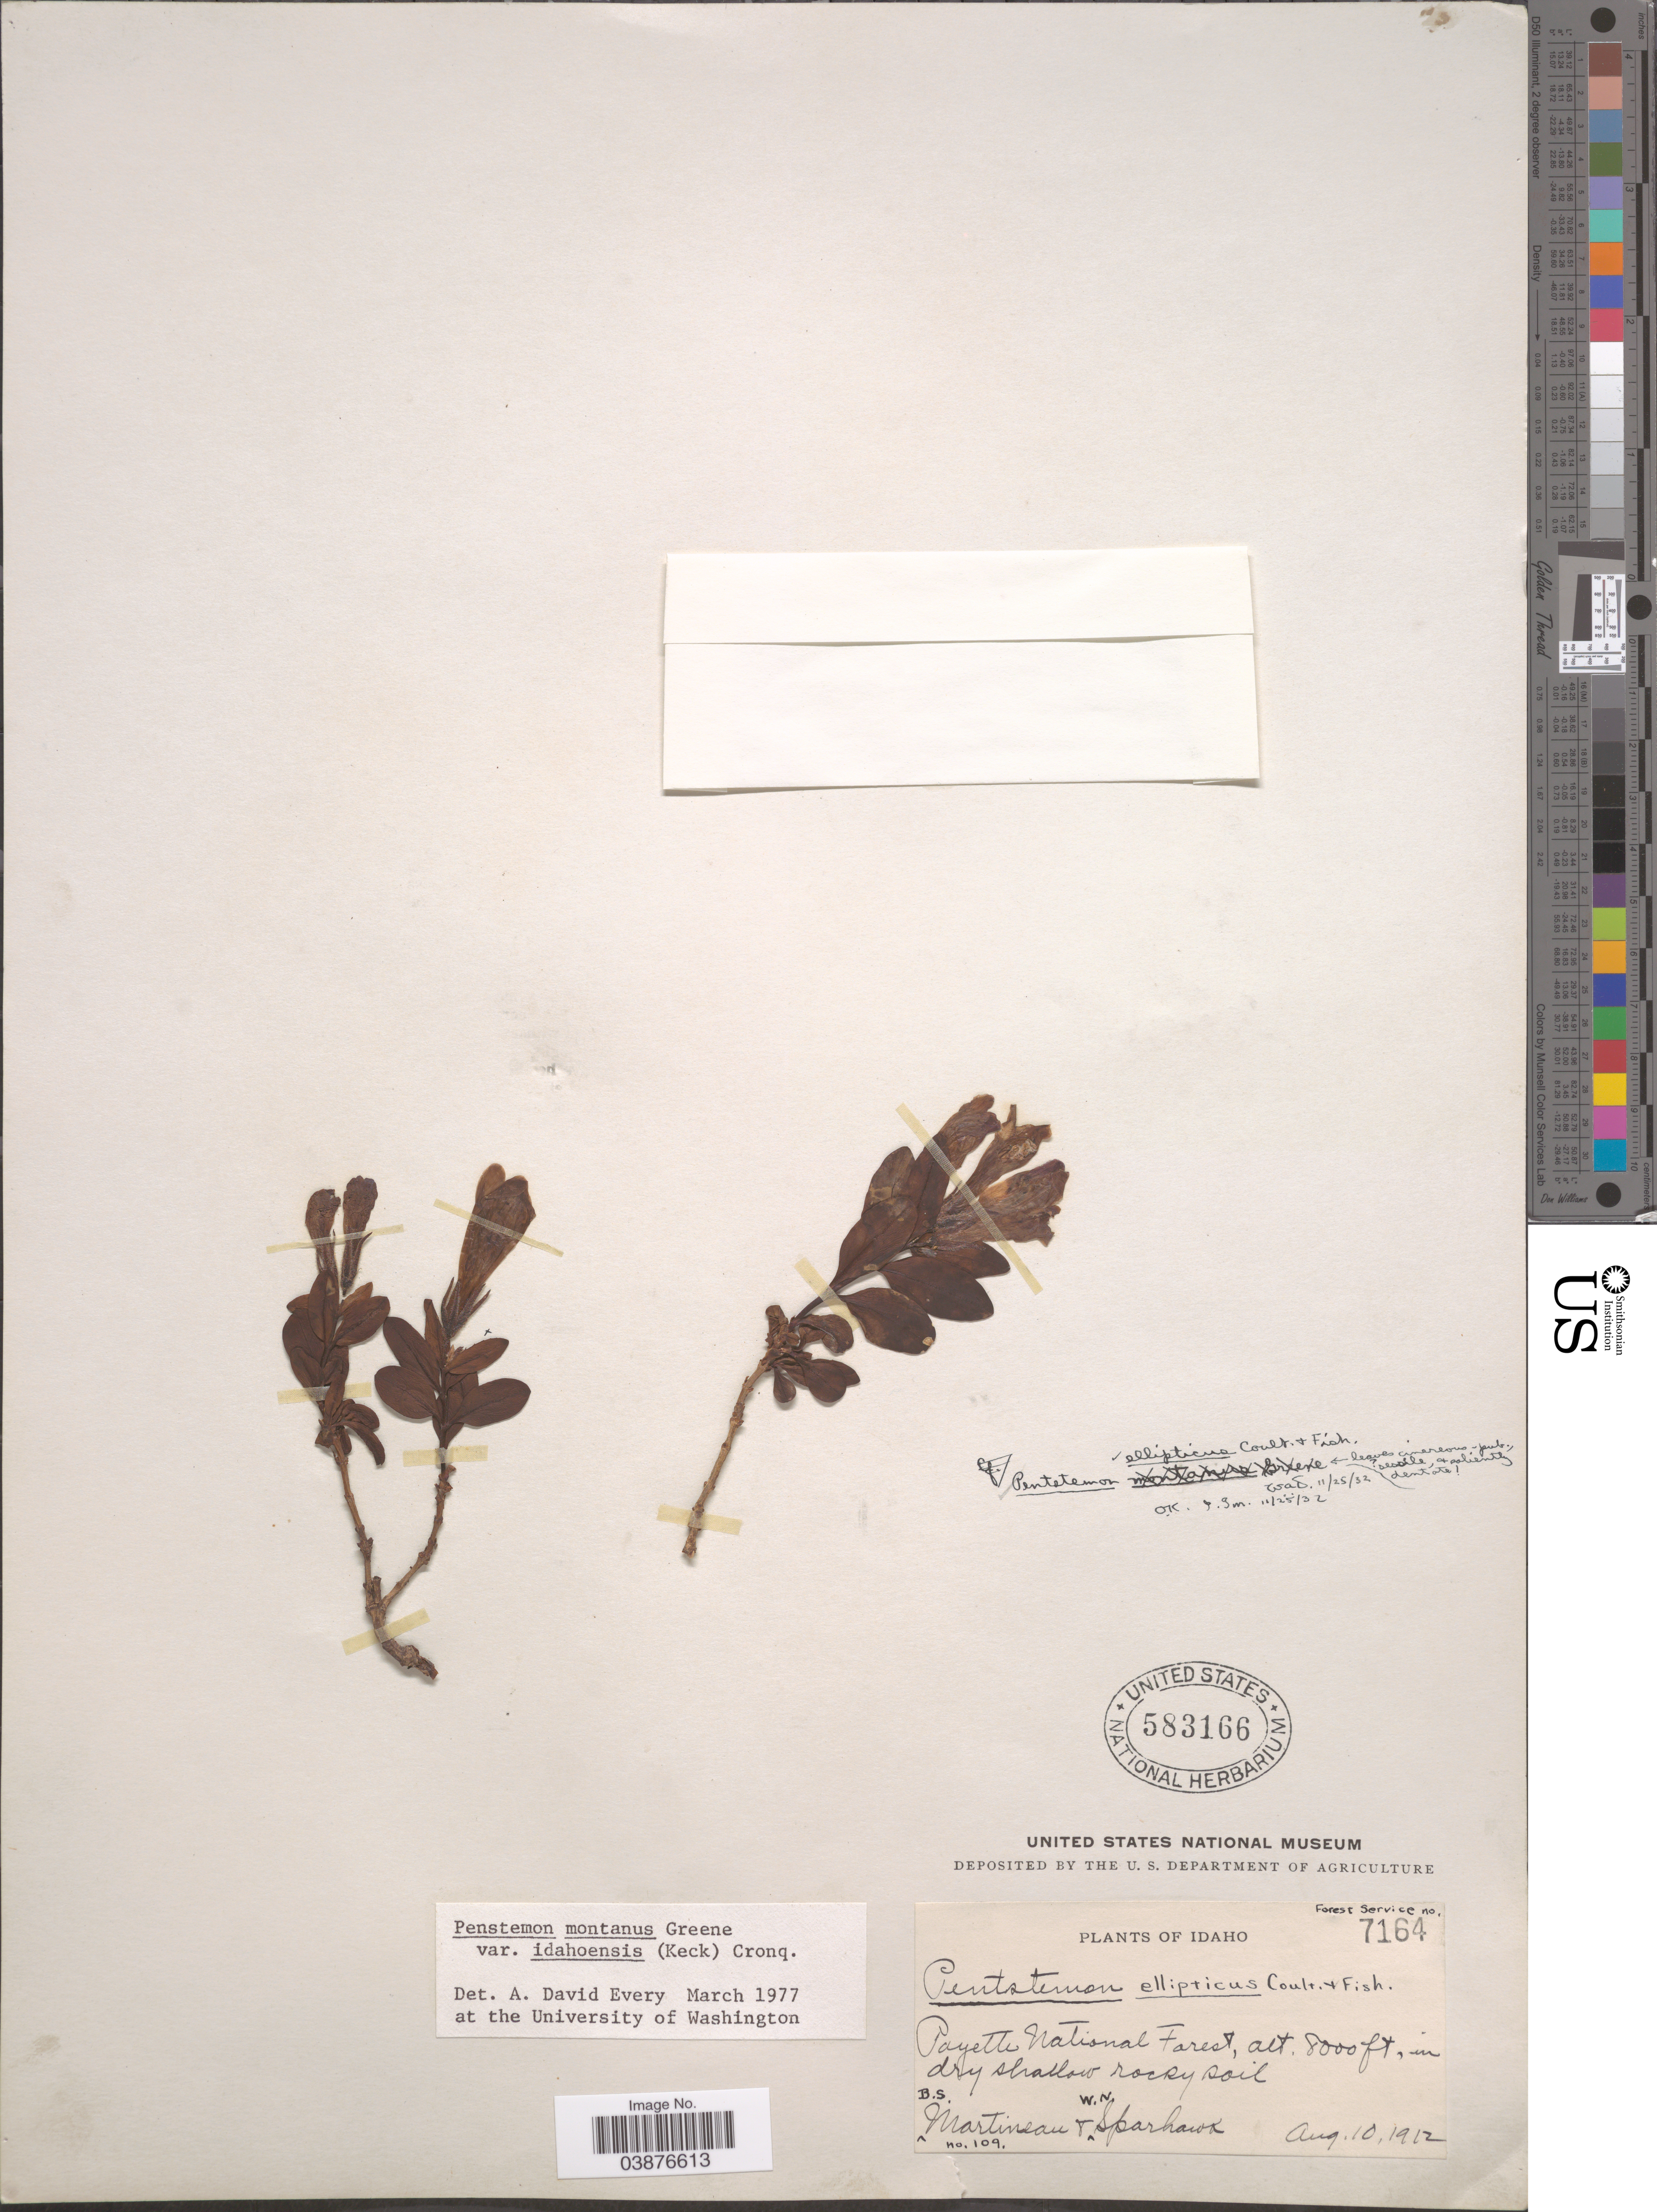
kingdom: Plantae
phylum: Tracheophyta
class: Magnoliopsida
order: Lamiales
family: Plantaginaceae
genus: Penstemon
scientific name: Penstemon montanus var. idahoensis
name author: (D.D. Keck) Cronquist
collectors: B. Martineau & W. Sparhawk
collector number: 109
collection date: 1912-08-10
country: United States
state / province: Idaho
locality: Payette National Forest.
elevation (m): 2438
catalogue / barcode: US 583166